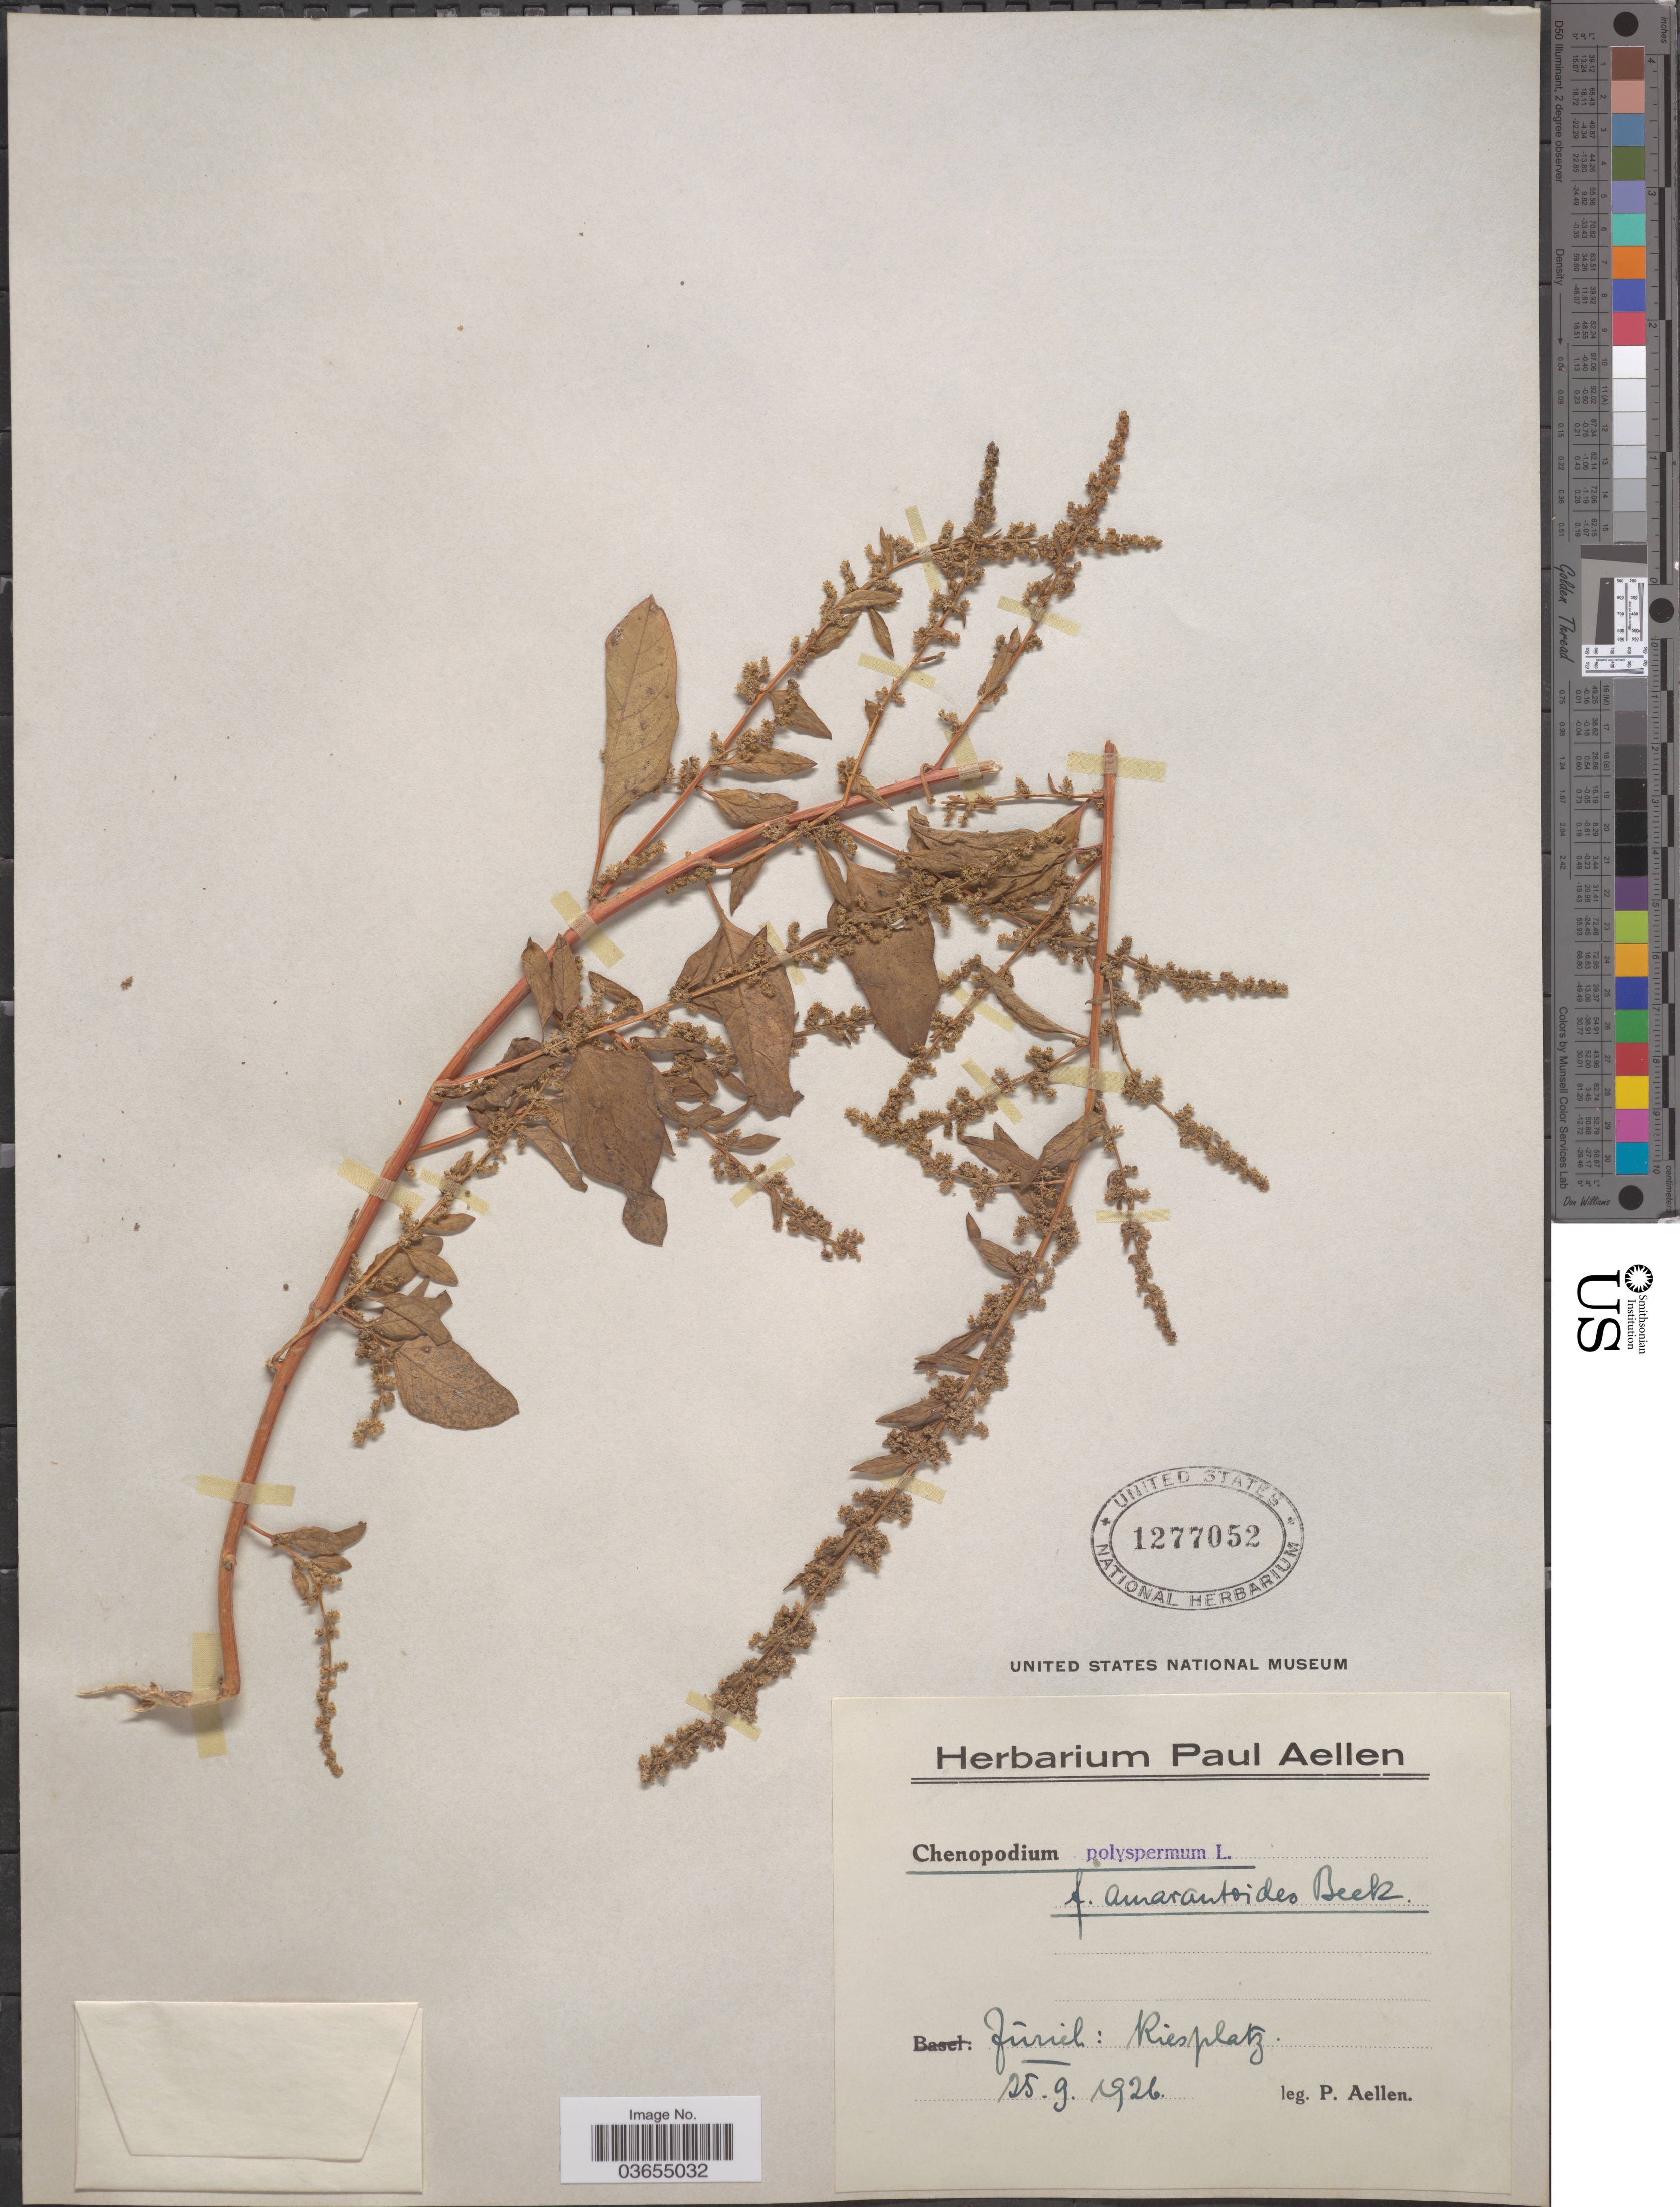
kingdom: Plantae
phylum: Tracheophyta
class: Magnoliopsida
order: Caryophyllales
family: Amaranthaceae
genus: Lipandra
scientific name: Lipandra polysperma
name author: (L.) S. Fuentes et al.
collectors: P. Aellen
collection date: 1926-09-25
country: Switzerland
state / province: Zurich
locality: Kiesplatz.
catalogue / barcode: US 1277052